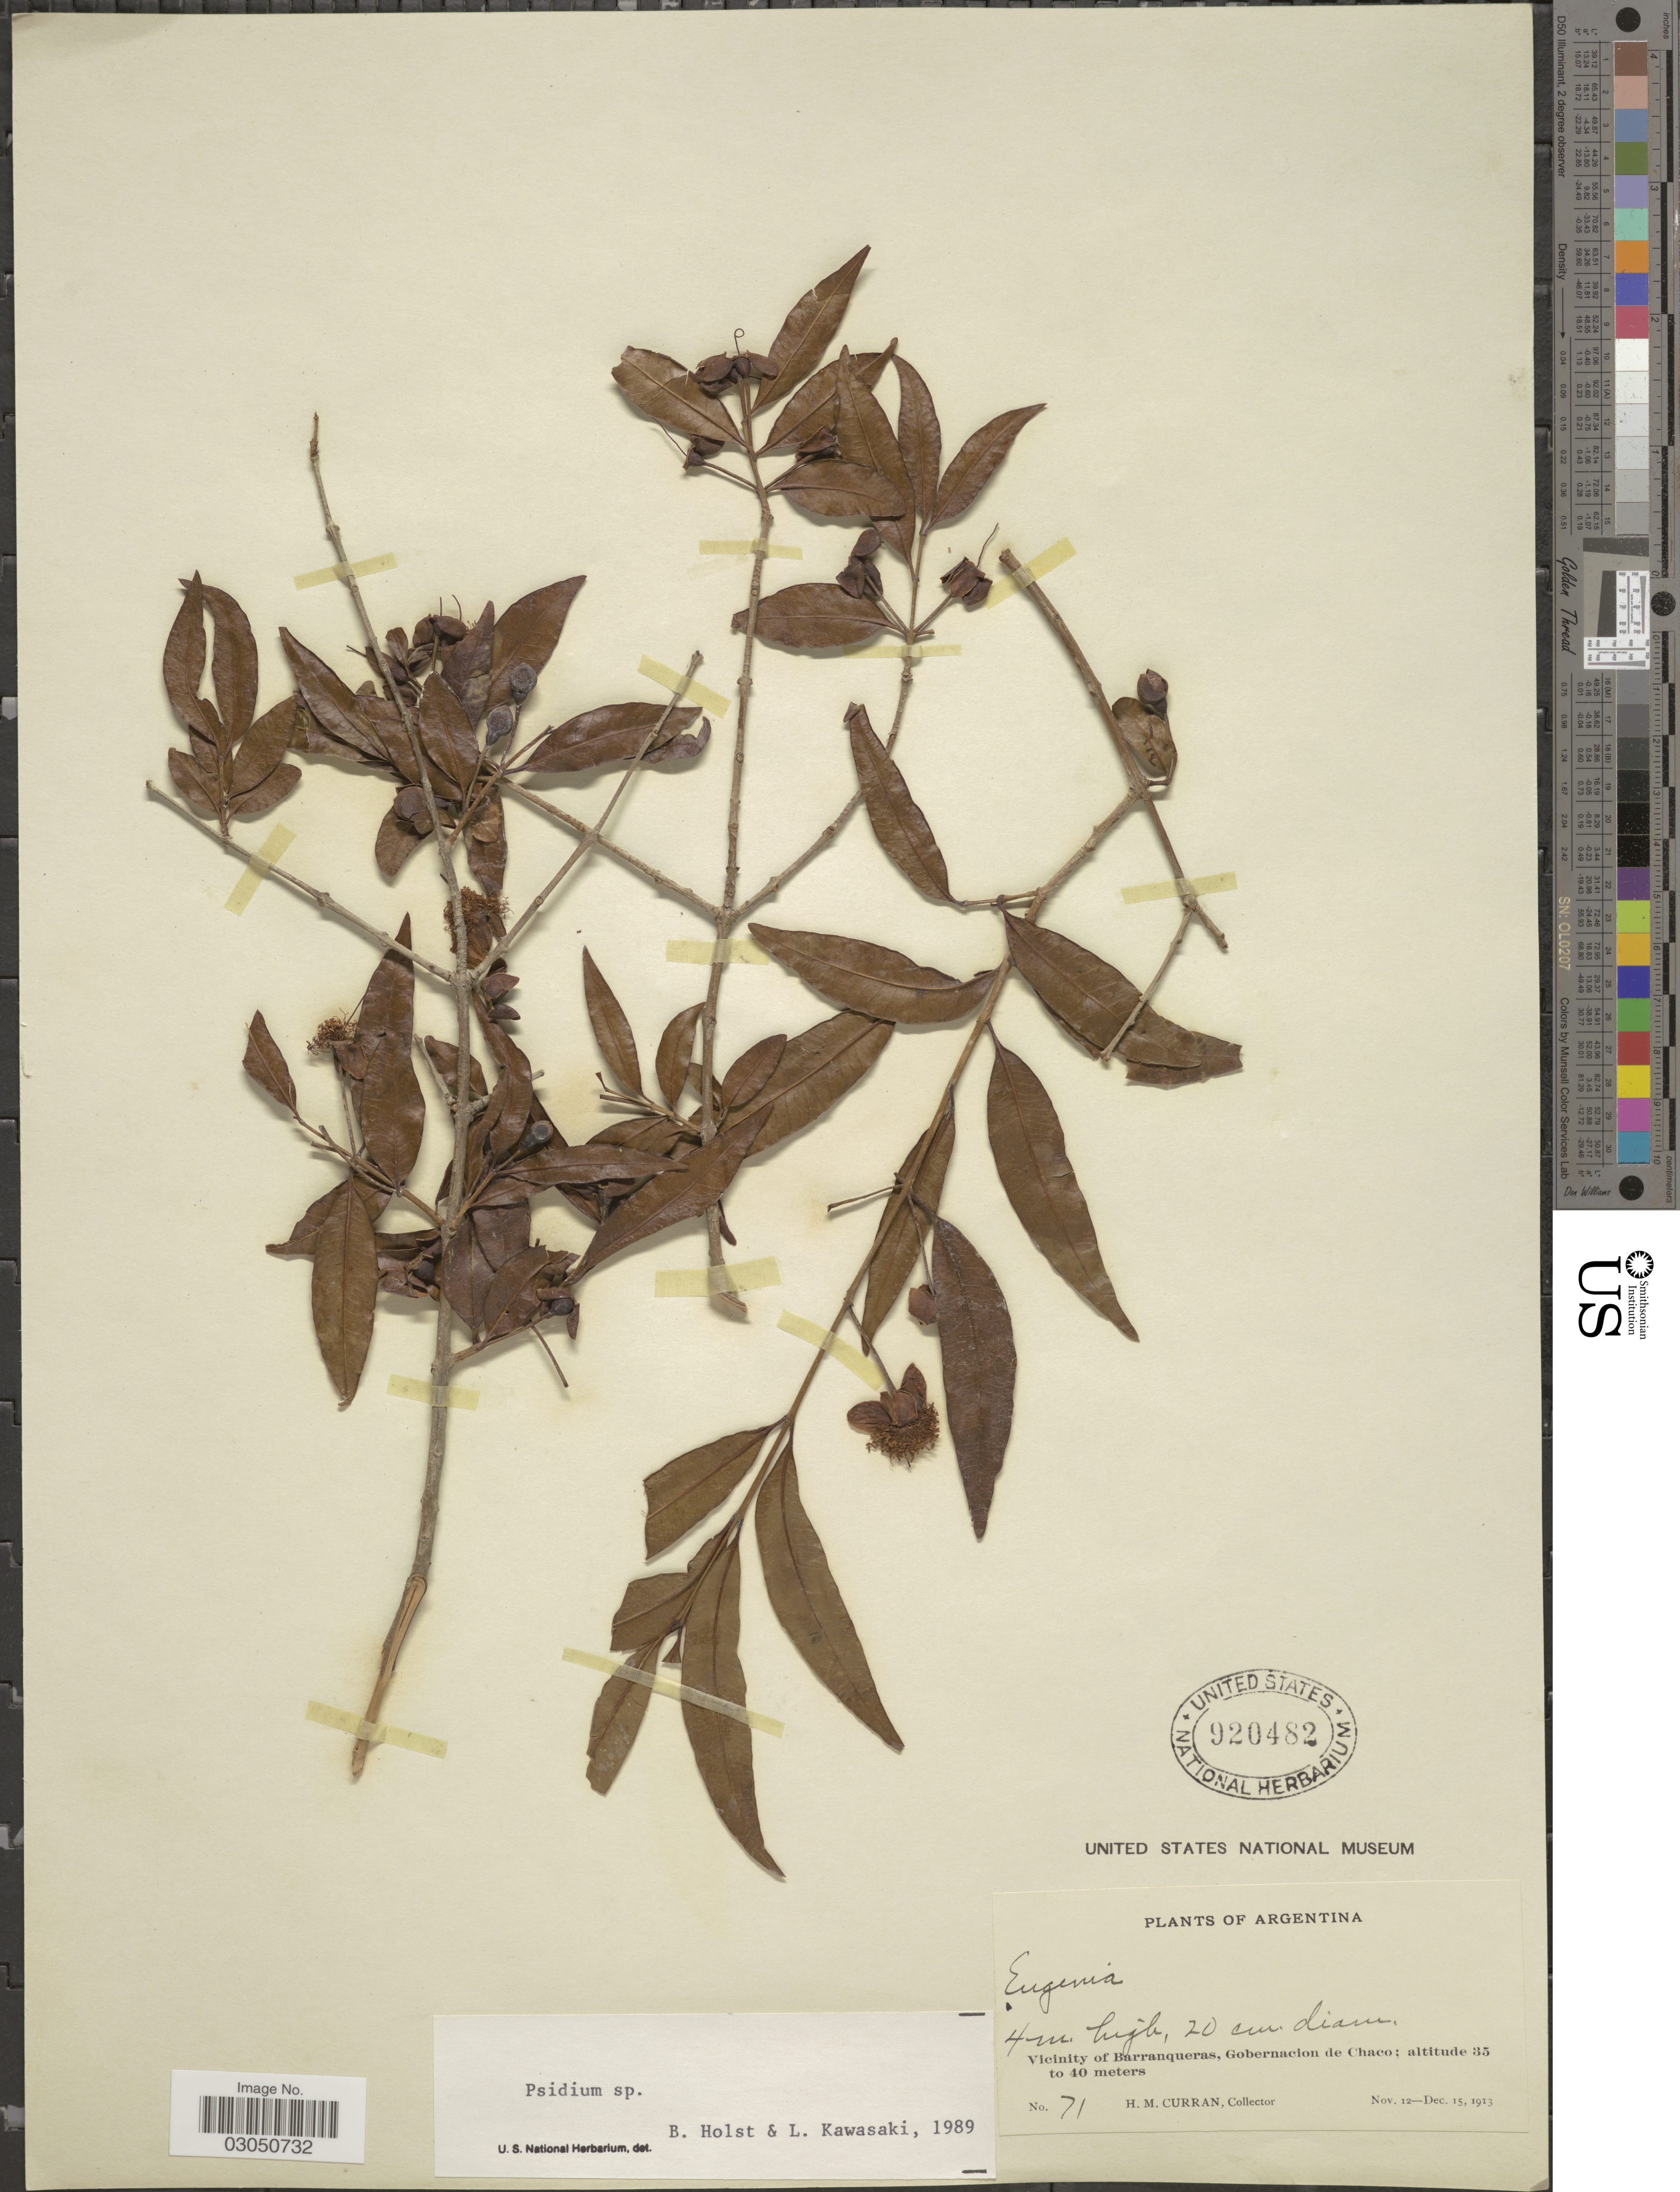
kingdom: Plantae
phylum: Tracheophyta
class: Magnoliopsida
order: Myrtales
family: Myrtaceae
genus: Psidium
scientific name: Psidium sp.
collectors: H. M. Curran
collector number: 71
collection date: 1913-11-12/1913-12-15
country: Argentina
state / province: Chaco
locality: Vicinity of Barranqueras, Gobernacion de Chaco.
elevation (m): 35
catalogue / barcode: US 920482